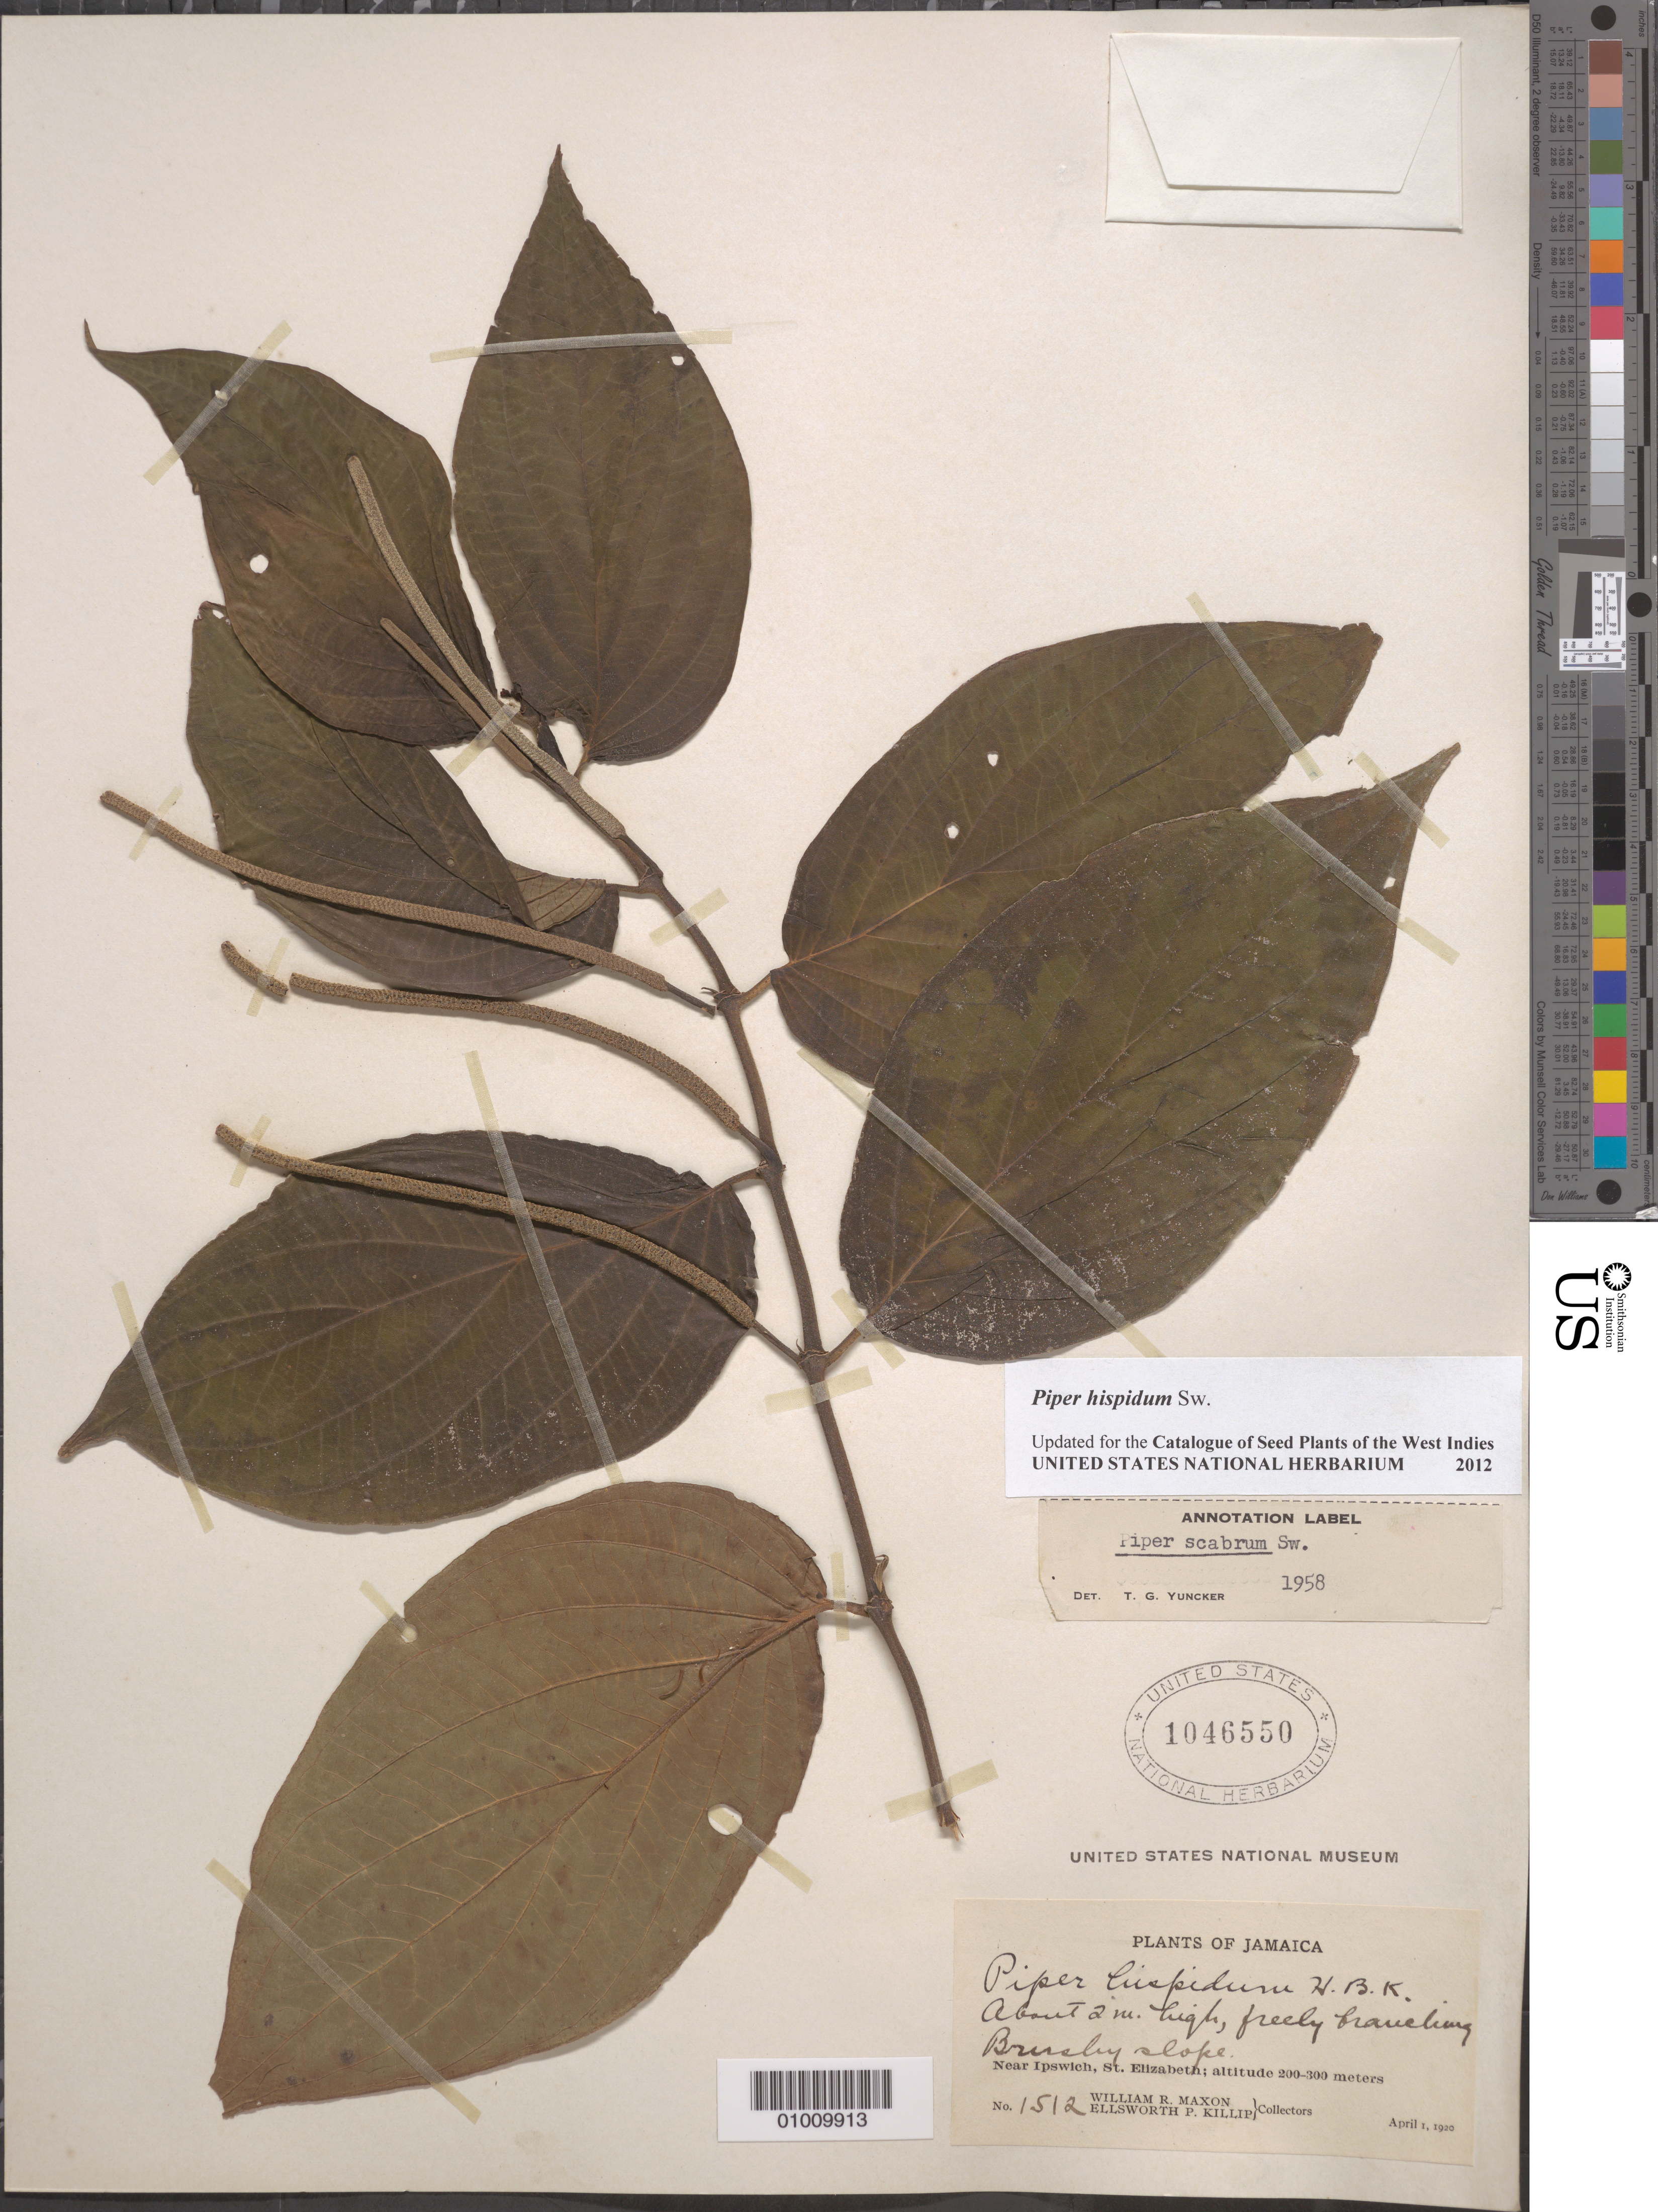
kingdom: Plantae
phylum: Tracheophyta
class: Magnoliopsida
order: Piperales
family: Piperaceae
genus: Piper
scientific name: Piper scabrum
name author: Sw.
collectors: W. R. Maxon & E. P. Killip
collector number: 1512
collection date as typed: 01 Apr 1920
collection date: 1920-04-01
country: Jamaica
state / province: Saint Elizabeth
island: Jamaica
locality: Near Ipswich, St. Elizabeth on a brushy slope.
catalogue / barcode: US 1046550